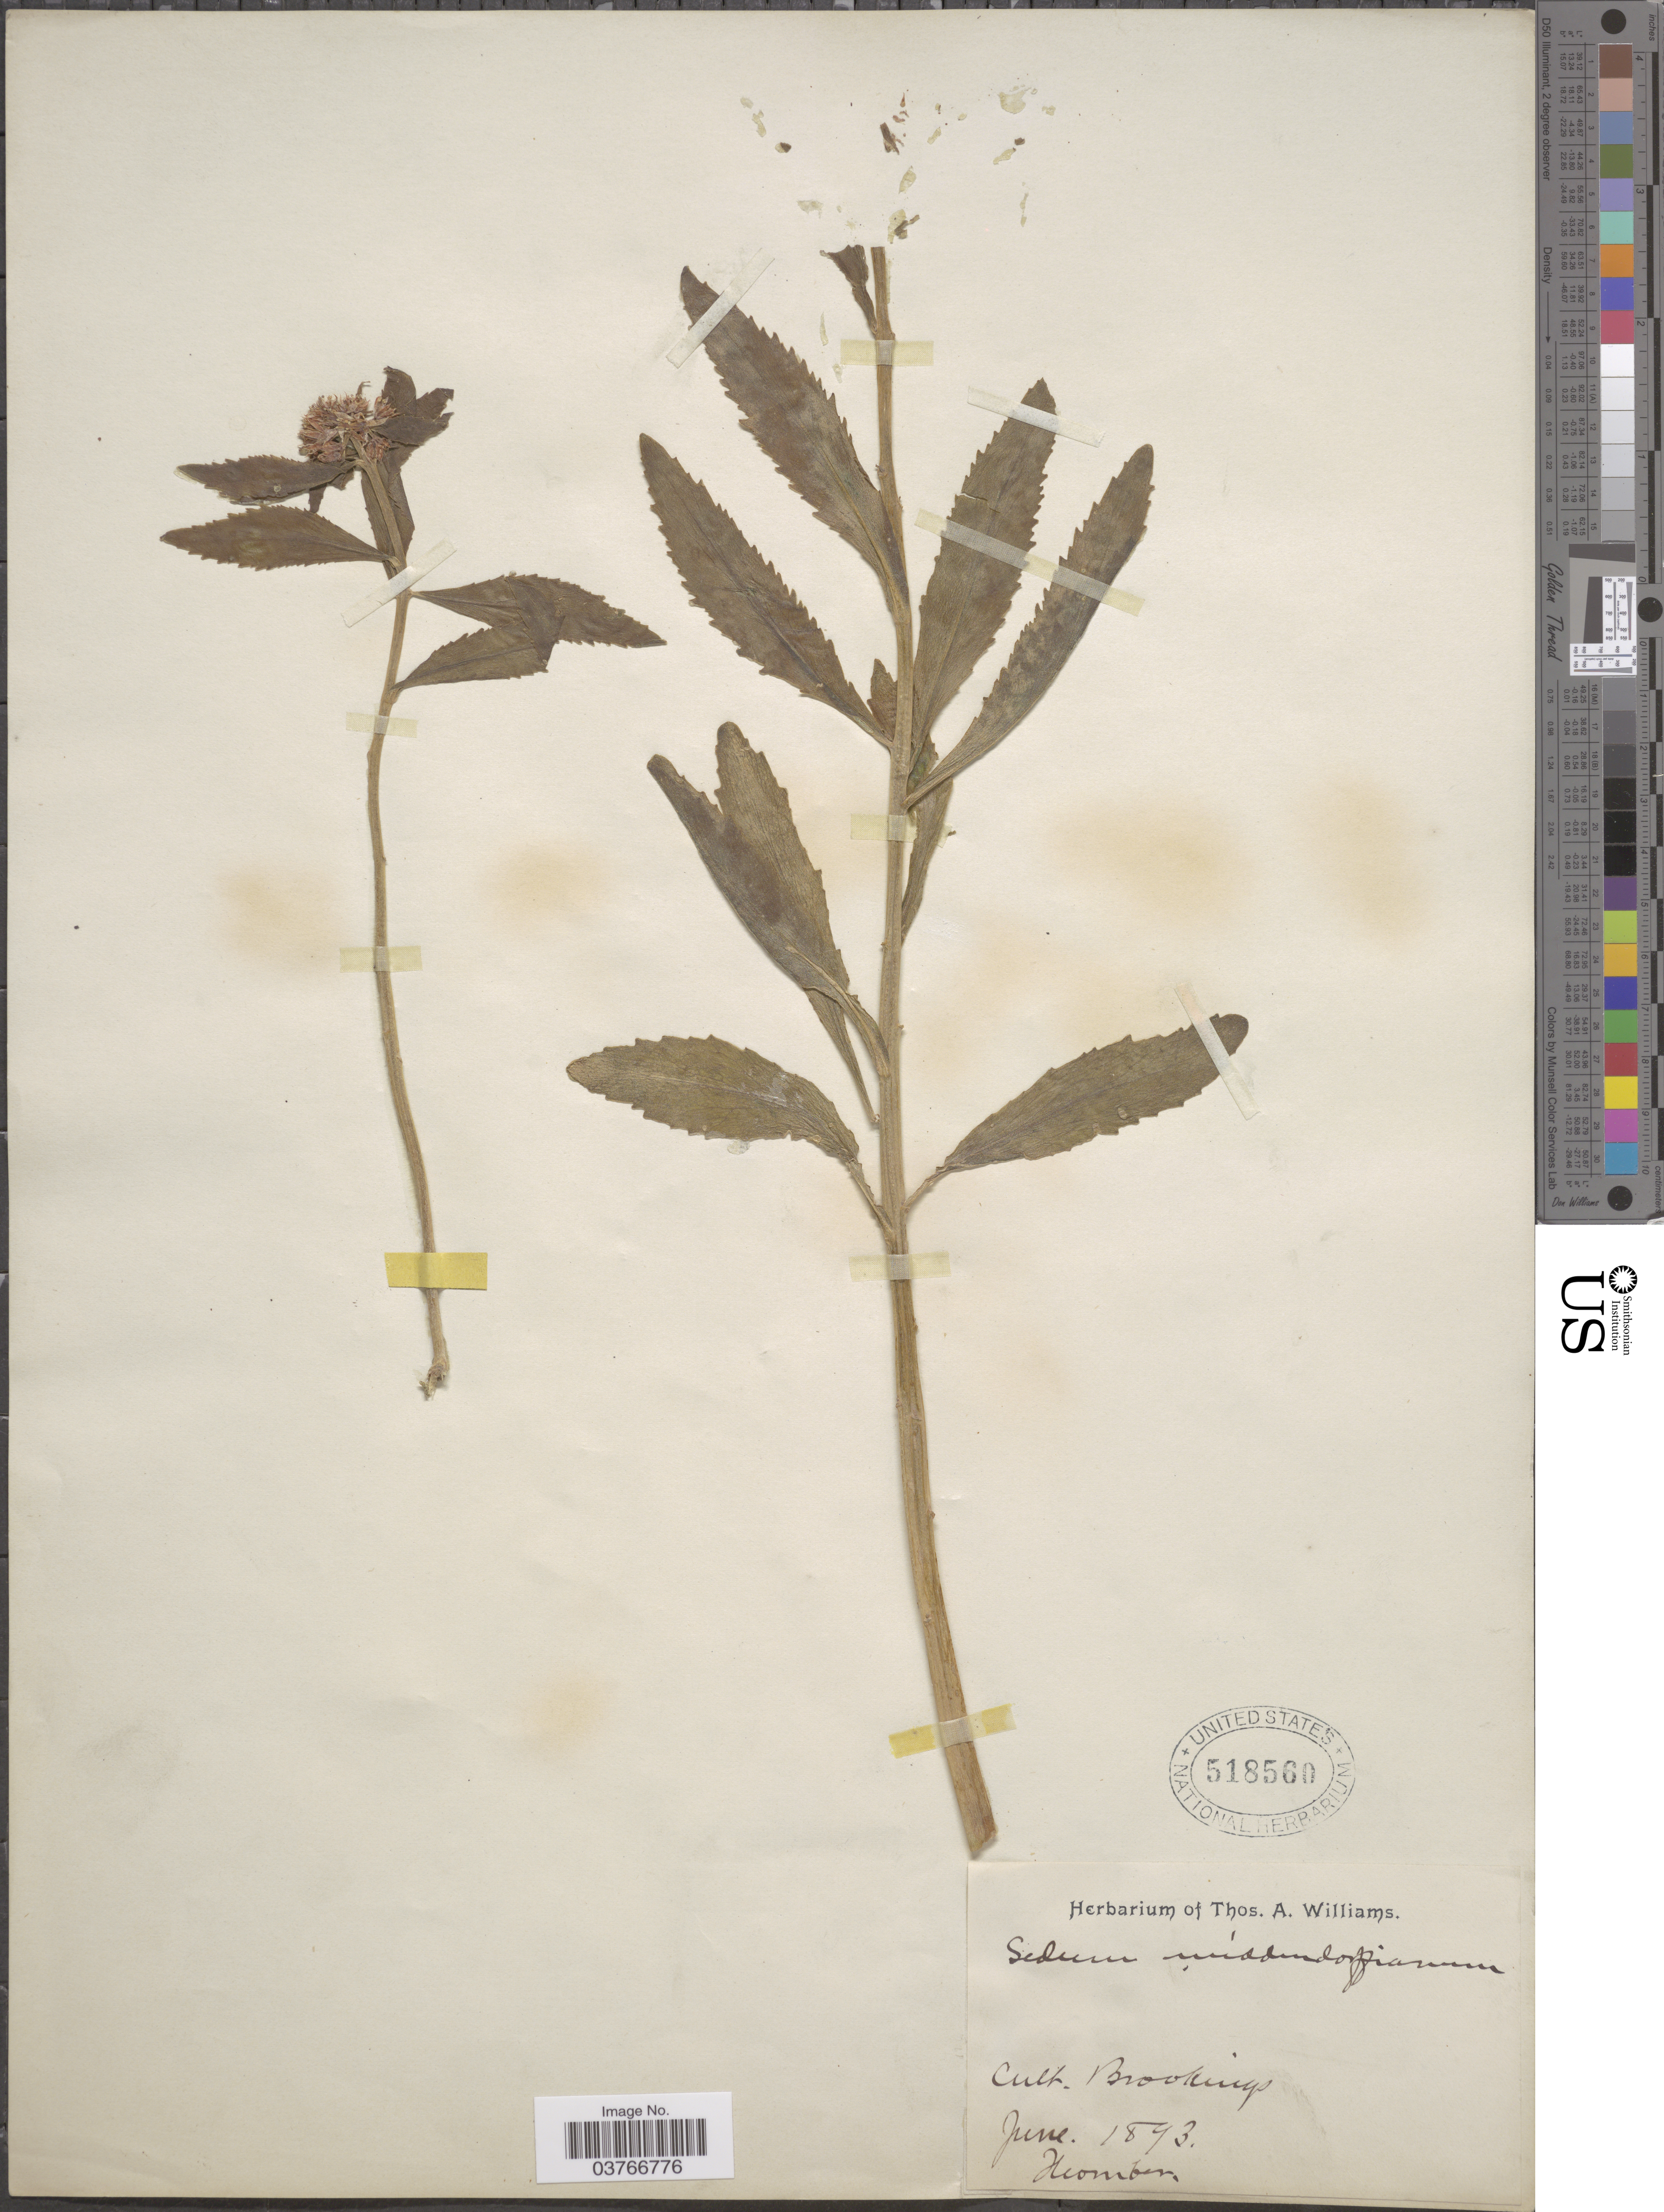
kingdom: Plantae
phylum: Tracheophyta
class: Magnoliopsida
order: Saxifragales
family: Crassulaceae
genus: Phedimus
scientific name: Phedimus middendorffianus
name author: (Maxim.) 't Hart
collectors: J. Thornber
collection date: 1893-06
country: United States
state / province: South Dakota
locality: Brookings.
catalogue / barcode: US 518560